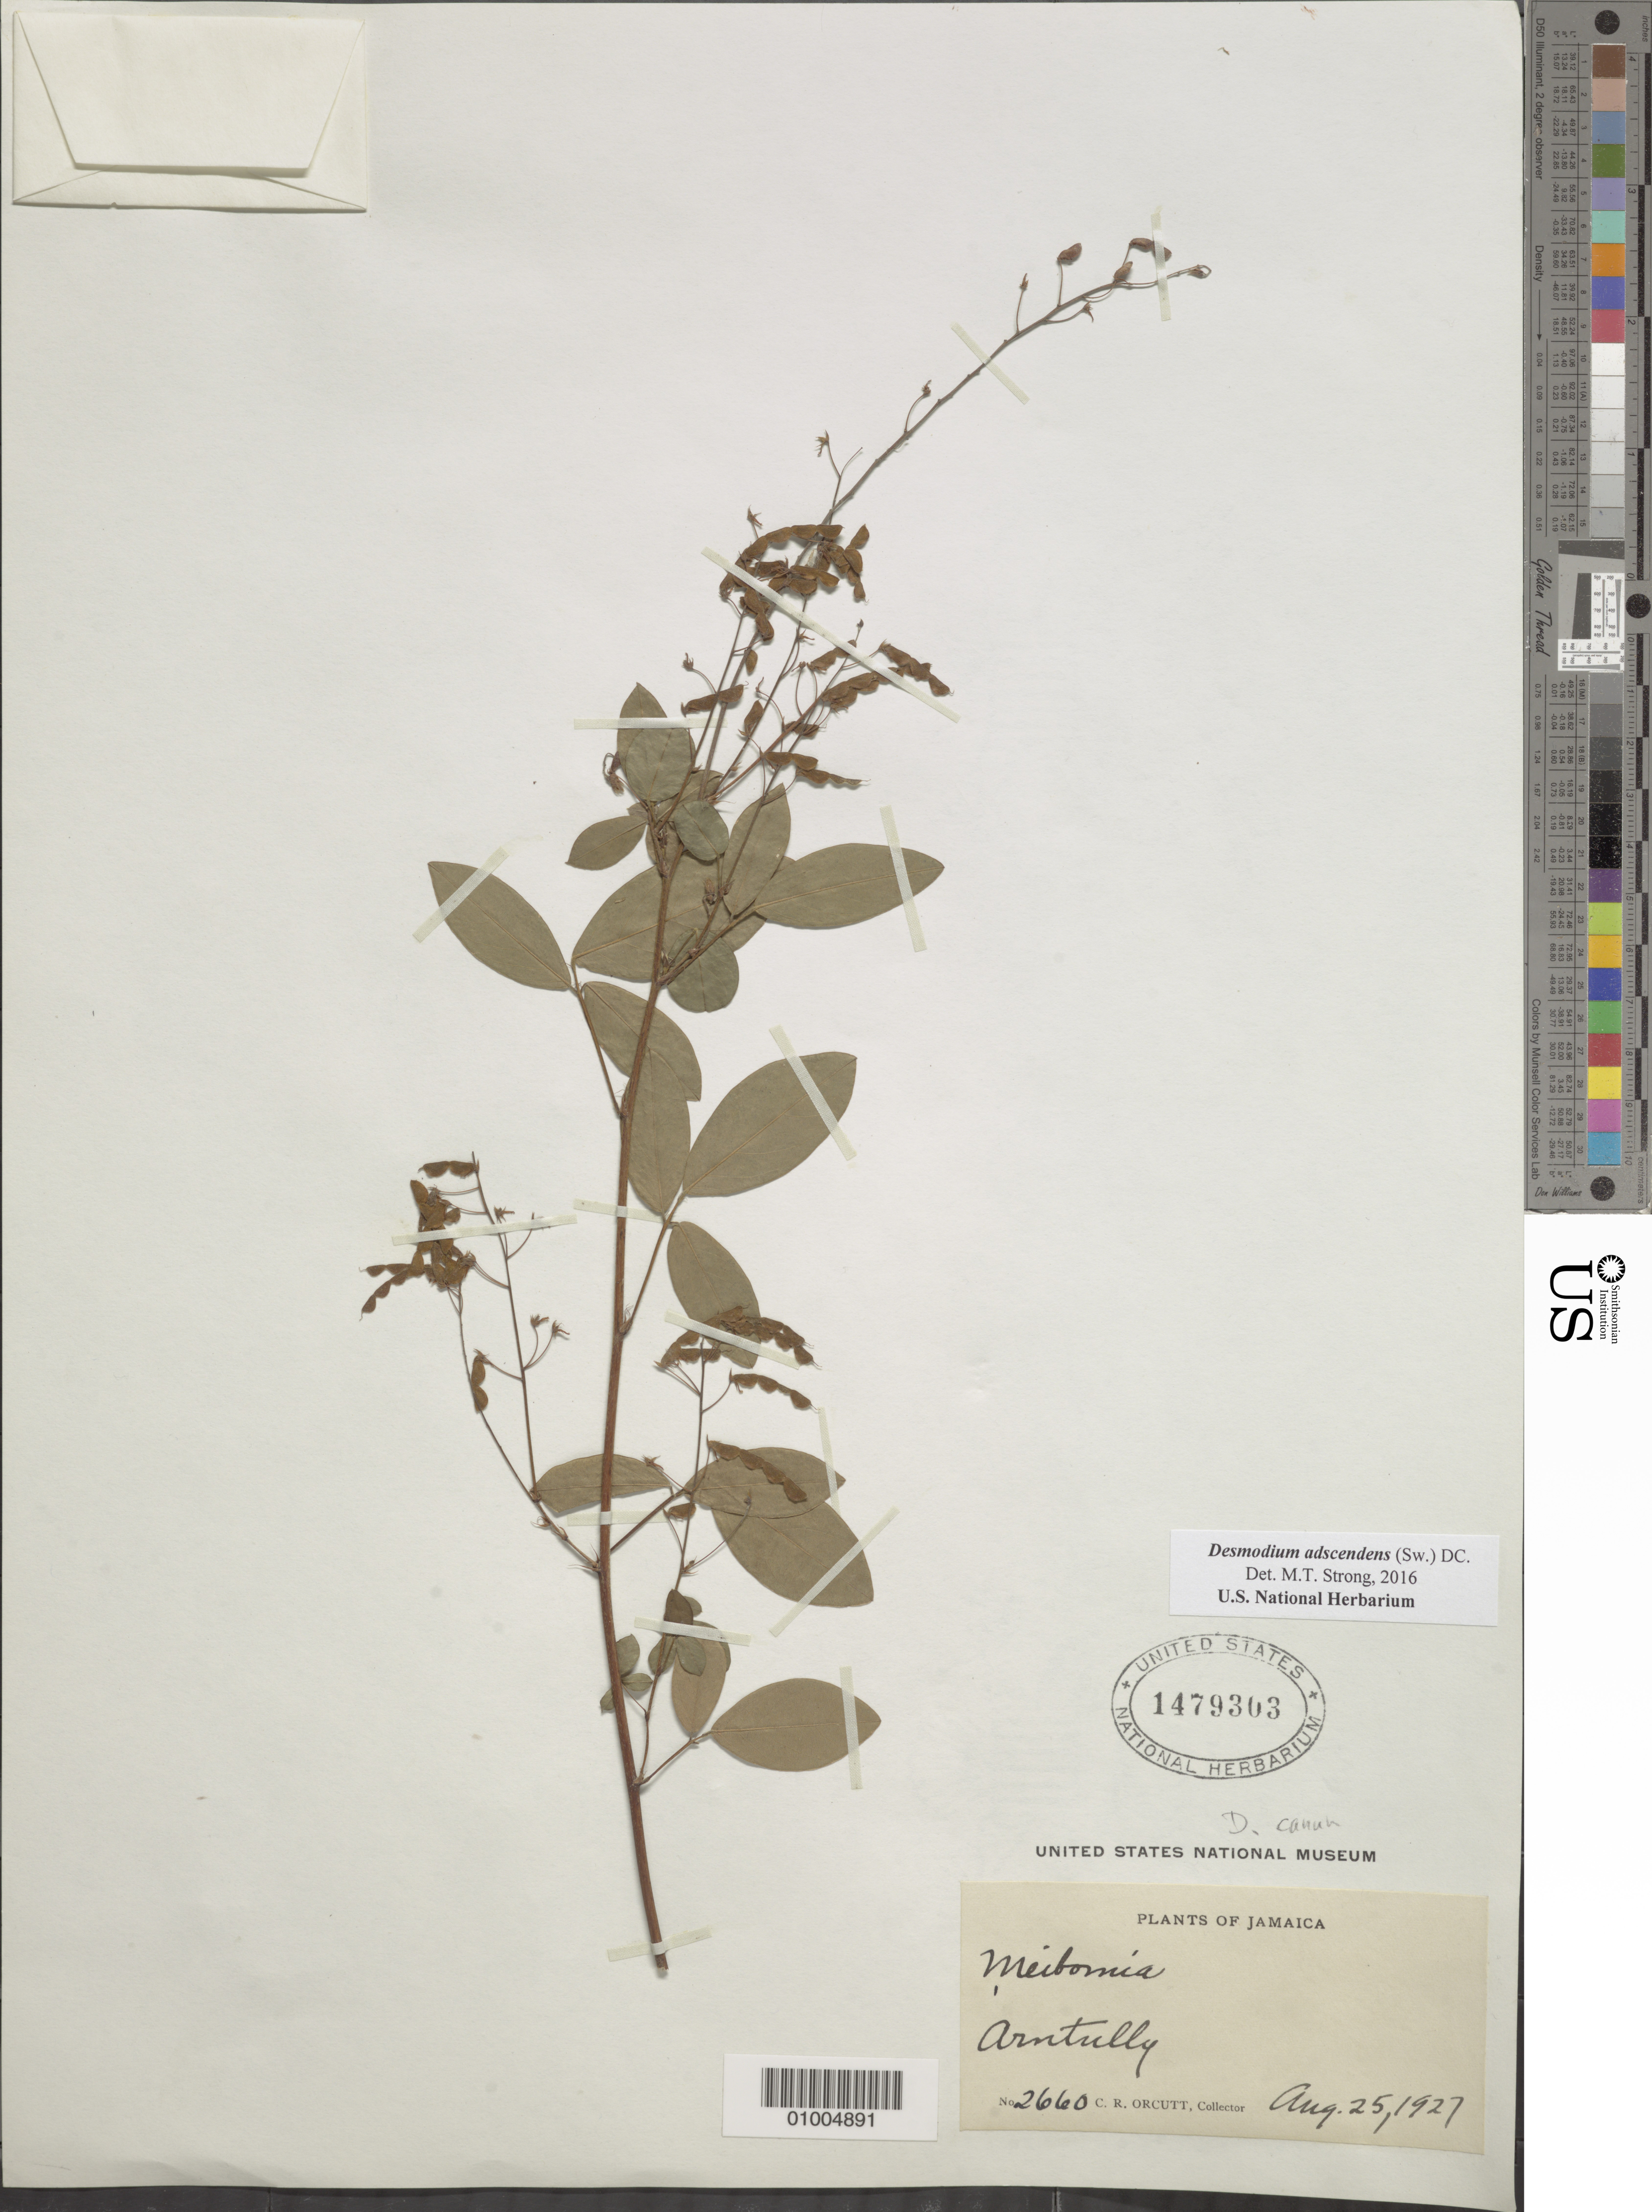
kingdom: Plantae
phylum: Tracheophyta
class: Magnoliopsida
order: Fabales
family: Fabaceae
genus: Grona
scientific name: Grona adscendens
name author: (Sw.) H. Ohashi & K. Ohashi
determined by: Strong, Mark T., (BOT), Smithsonian Institution - National Museum of Natural History (UNITED STATES)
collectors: C. R. Orcutt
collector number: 2660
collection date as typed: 25 Aug 1927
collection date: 1927-08-25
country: Jamaica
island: Jamaica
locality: Meibonica ?Arntully?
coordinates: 0 N, 0 E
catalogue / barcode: US 1479303